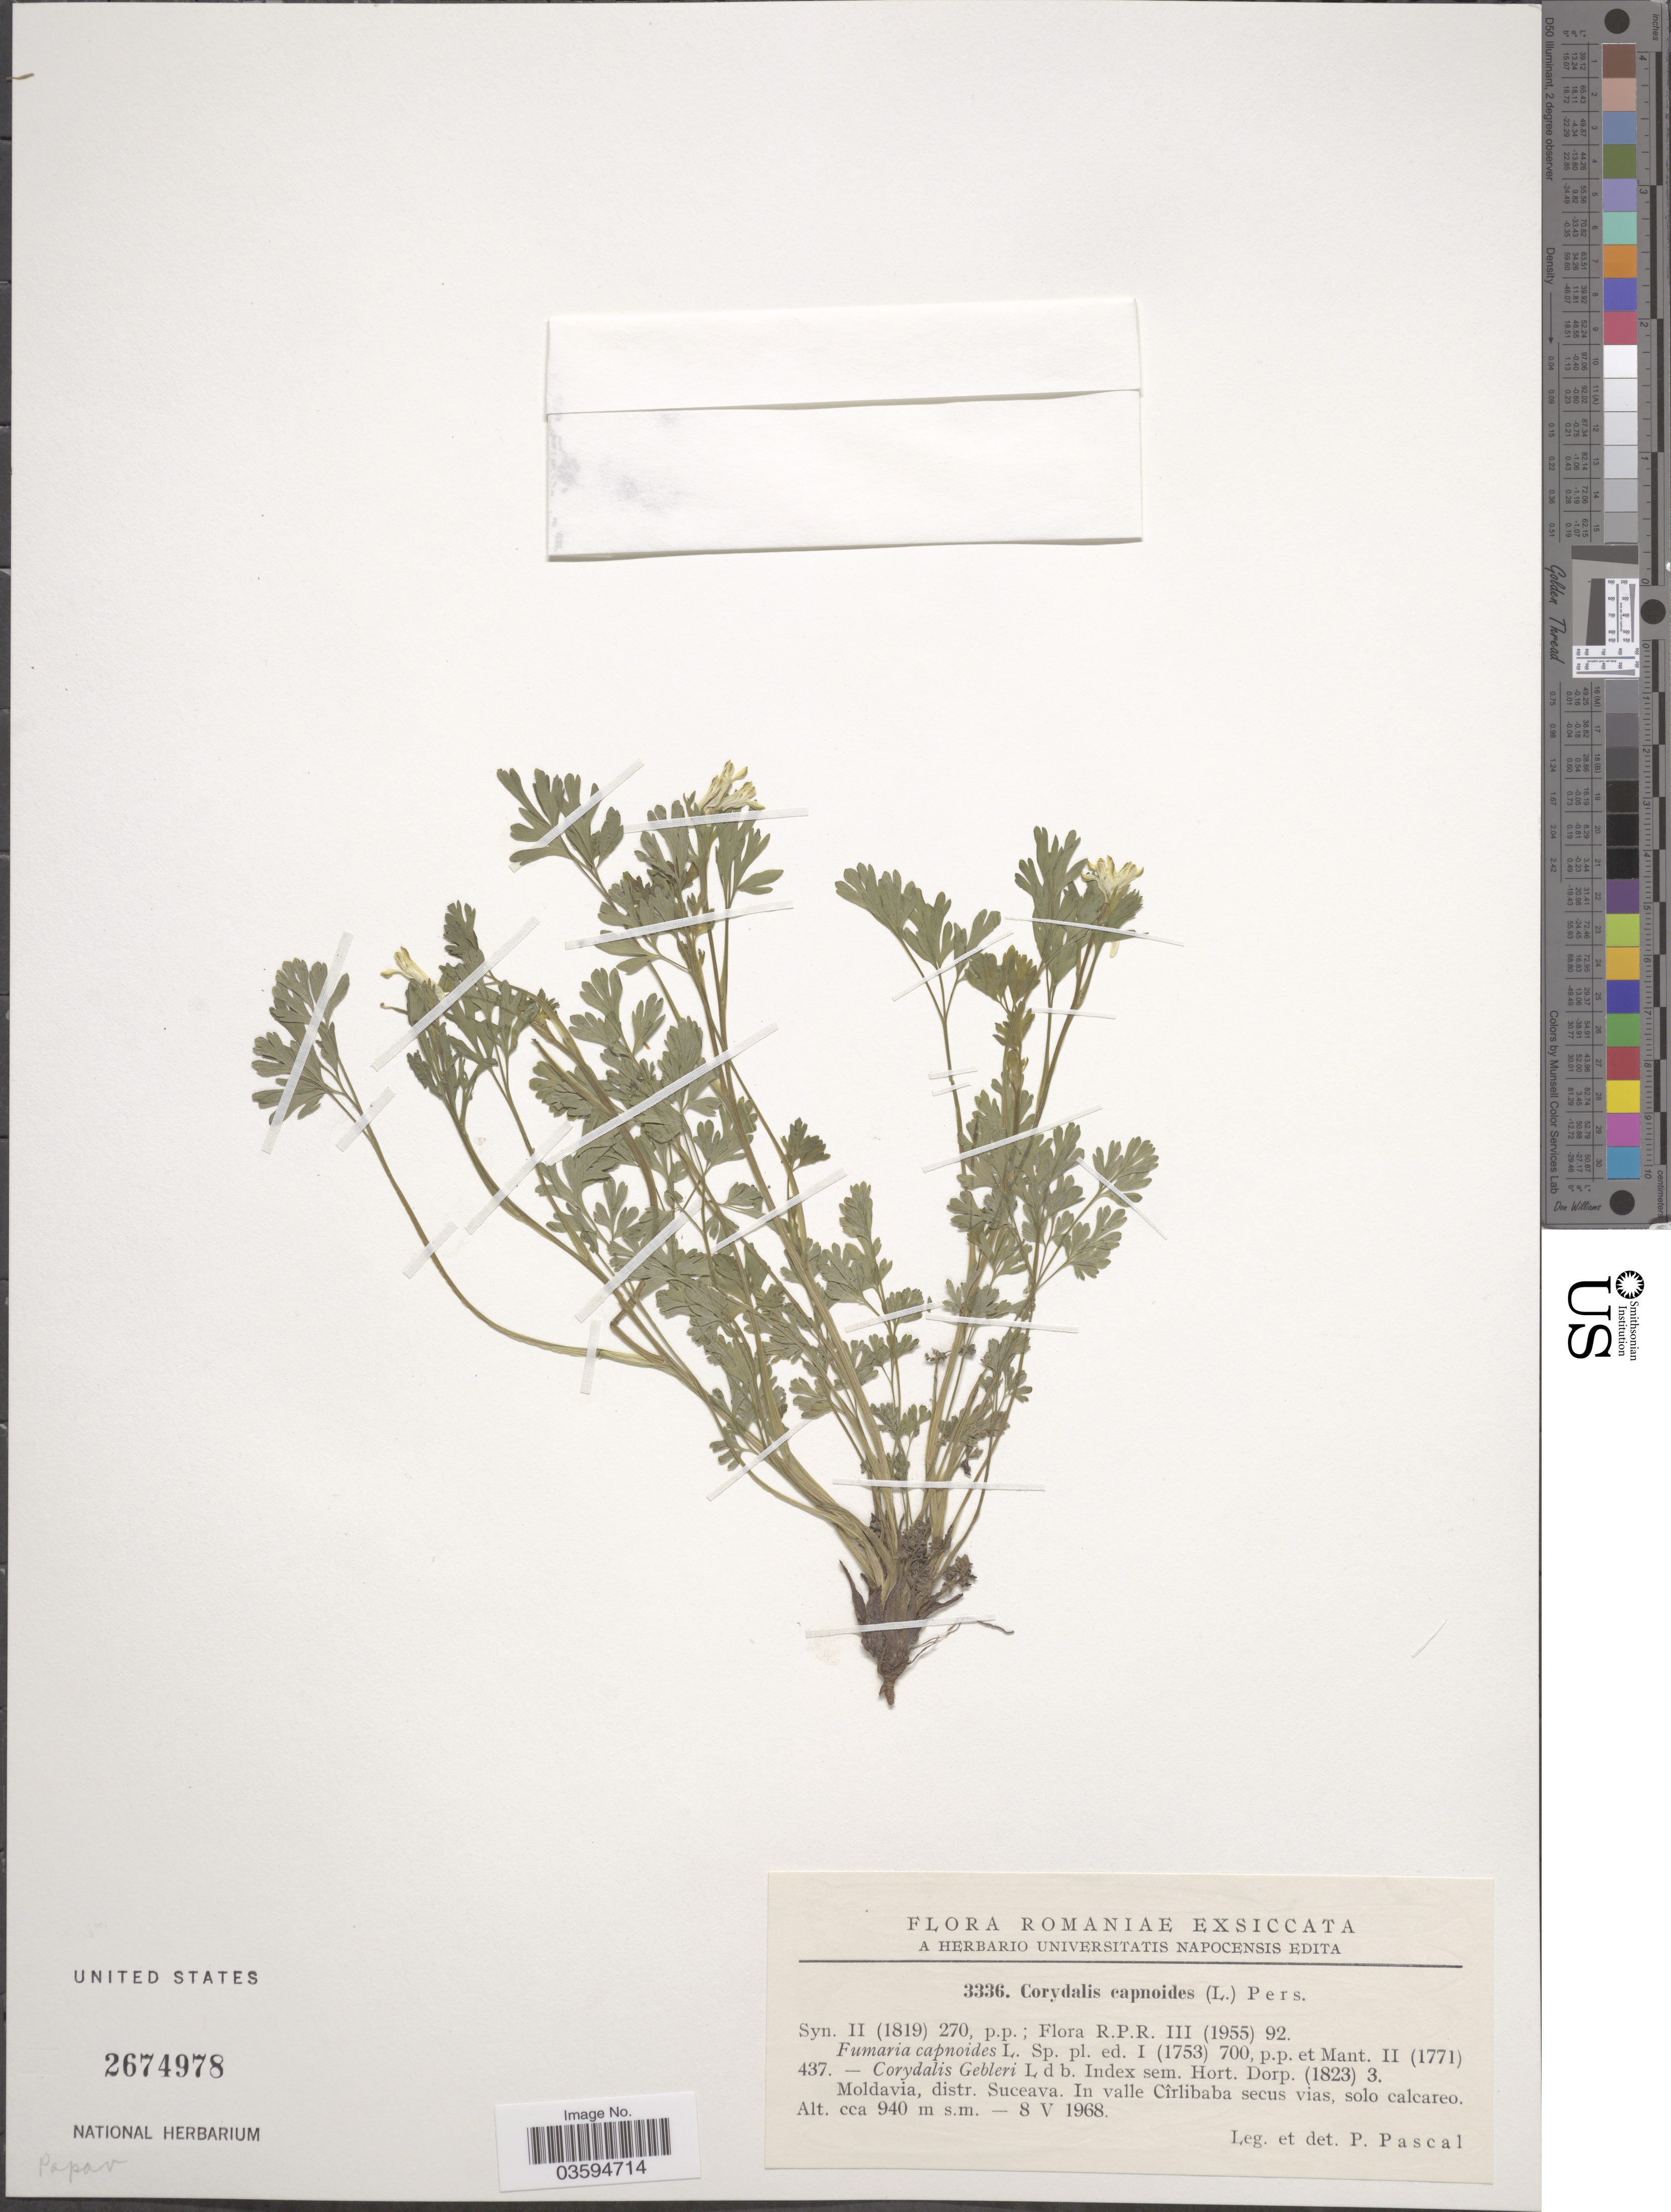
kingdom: Plantae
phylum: Tracheophyta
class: Magnoliopsida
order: Ranunculales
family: Papaveraceae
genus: Corydalis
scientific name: Corydalis capnoides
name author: (L.) Pers.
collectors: P. Pascal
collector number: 3336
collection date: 1968-05-08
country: Romania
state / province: Suceava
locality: Romaniae. Moldavia, distr. Suceava. In valle Cîrlibaba secus vias.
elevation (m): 940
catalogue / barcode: US 2674978